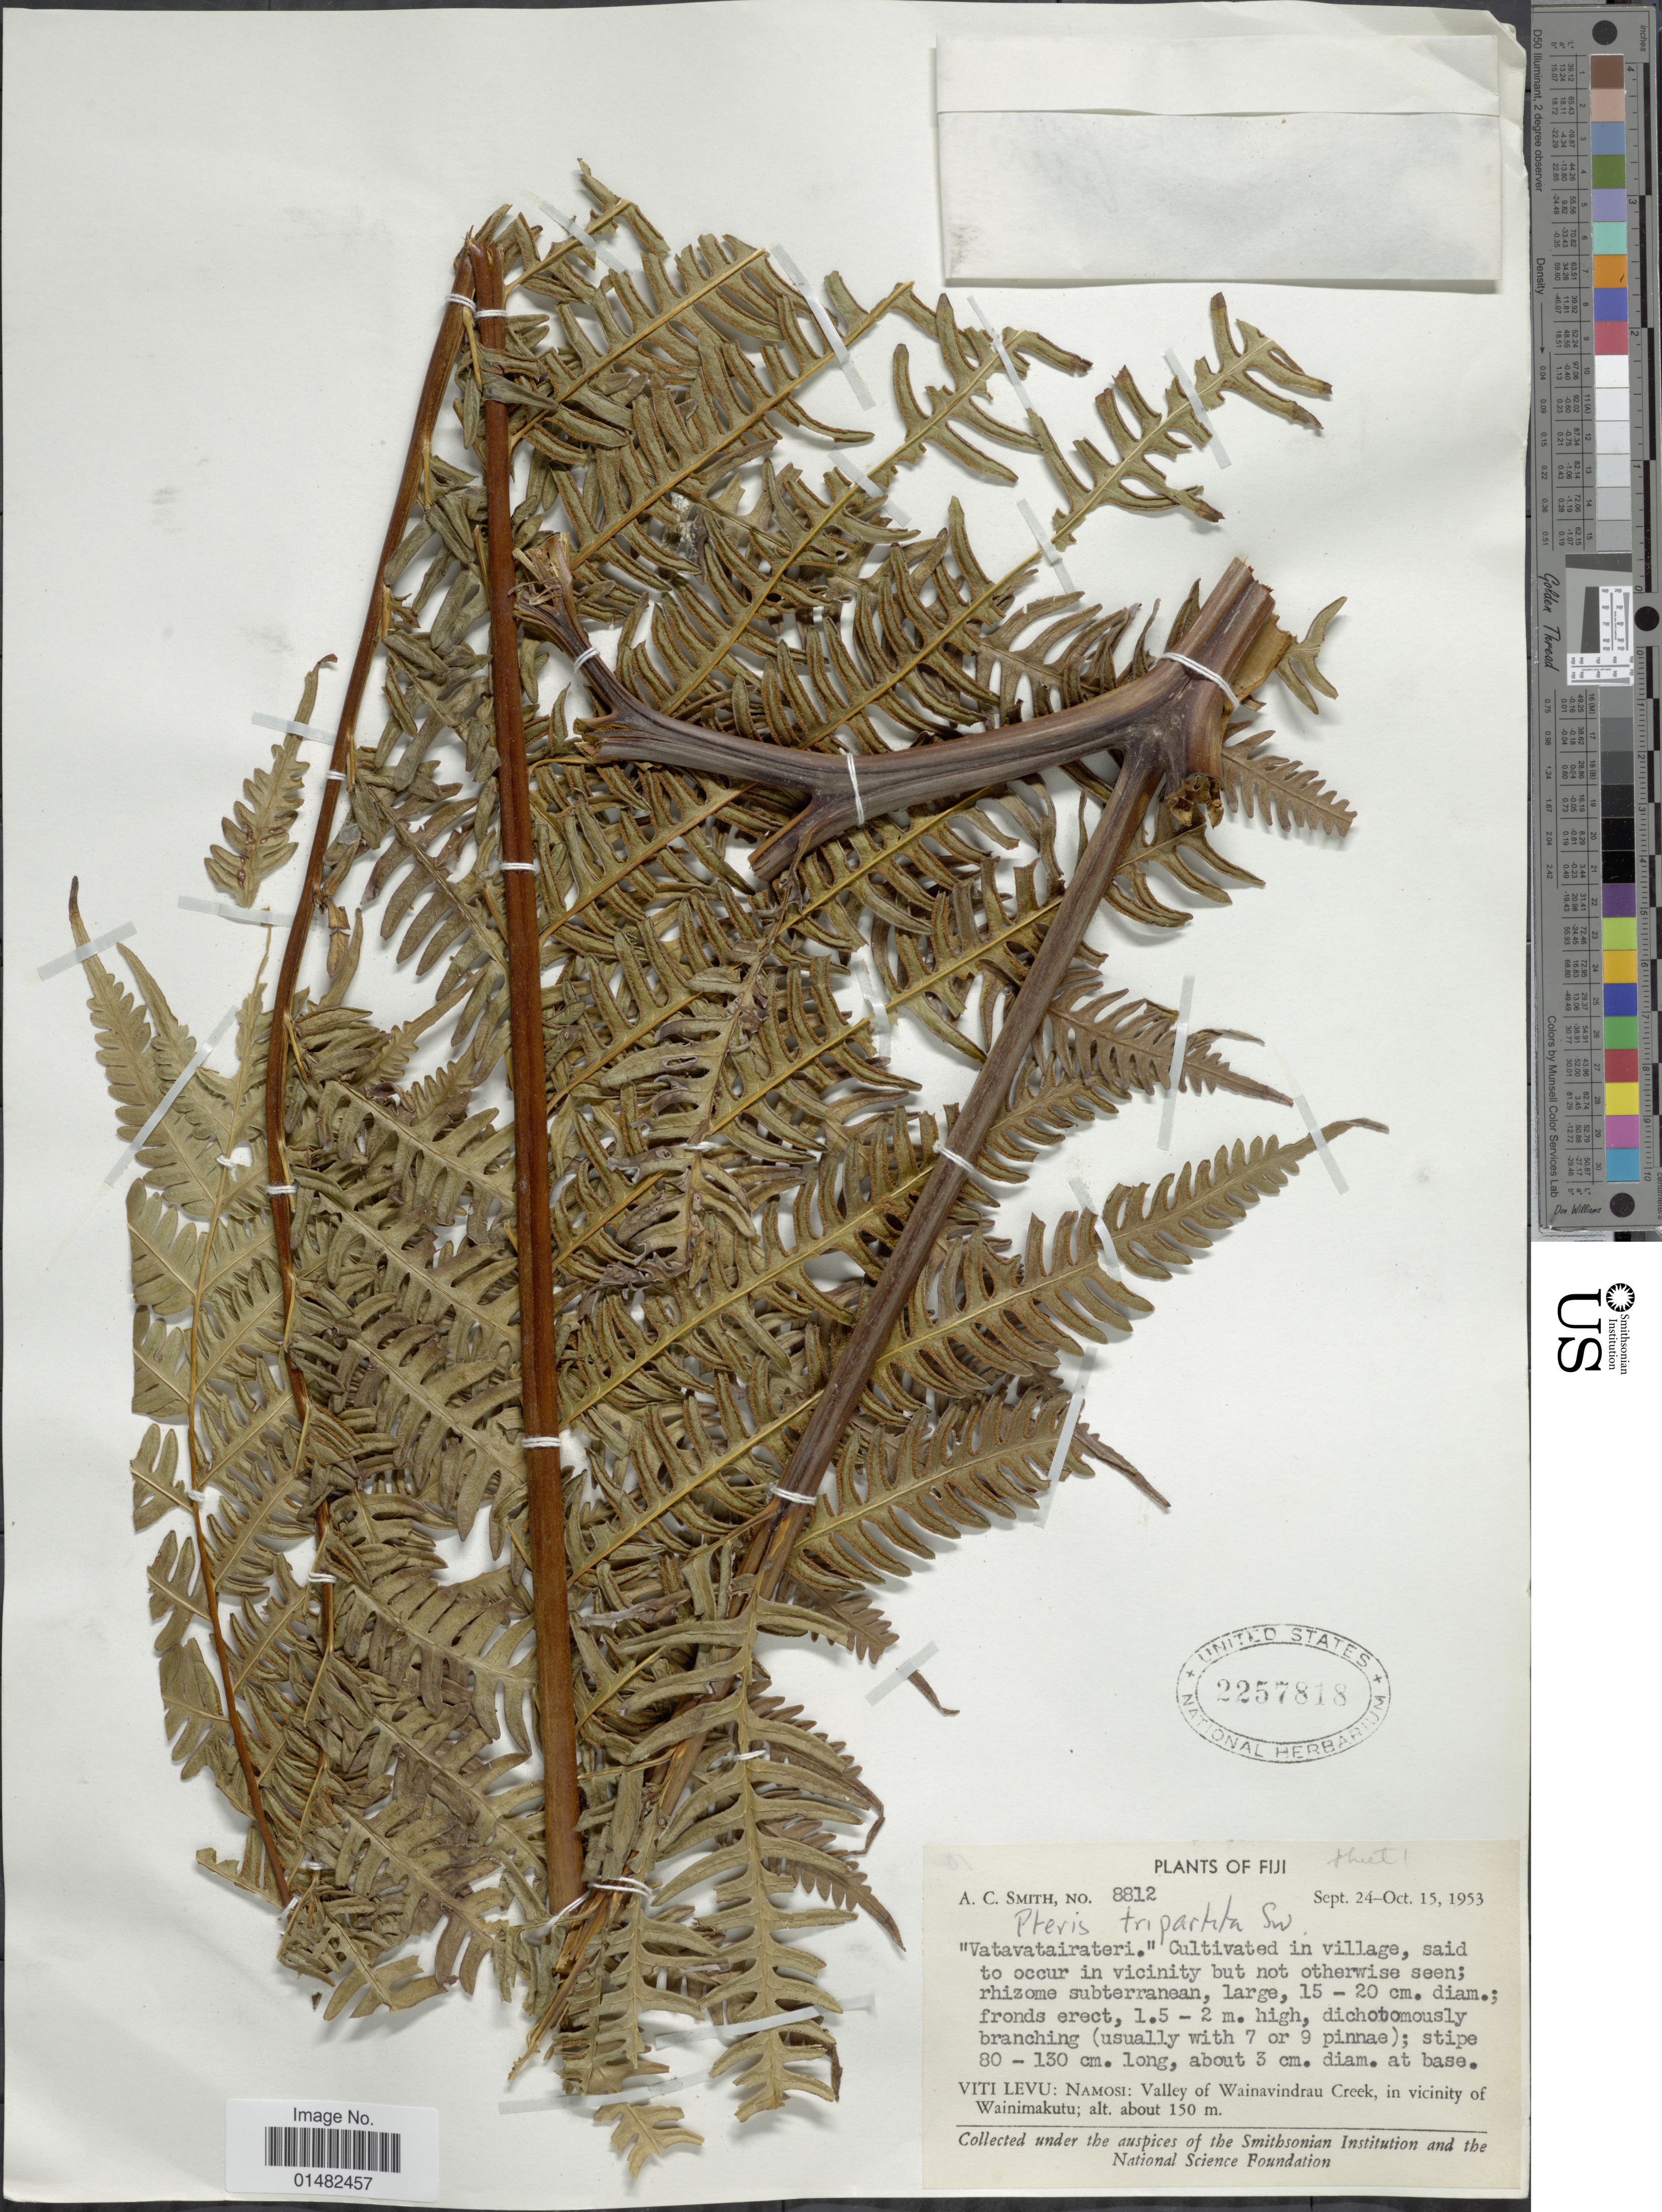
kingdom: Plantae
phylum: Tracheophyta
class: Polypodiopsida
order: Polypodiales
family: Pteridaceae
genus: Pteris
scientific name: Pteris tripartita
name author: Sw.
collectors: A. C. Smith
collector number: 8812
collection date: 1953-09-24/1953-10-15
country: Fiji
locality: Viti Levu: Namosi: Valley of Wainavindrau Creek, in vicinity of Wainimakutu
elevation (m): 150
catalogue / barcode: US 2257818